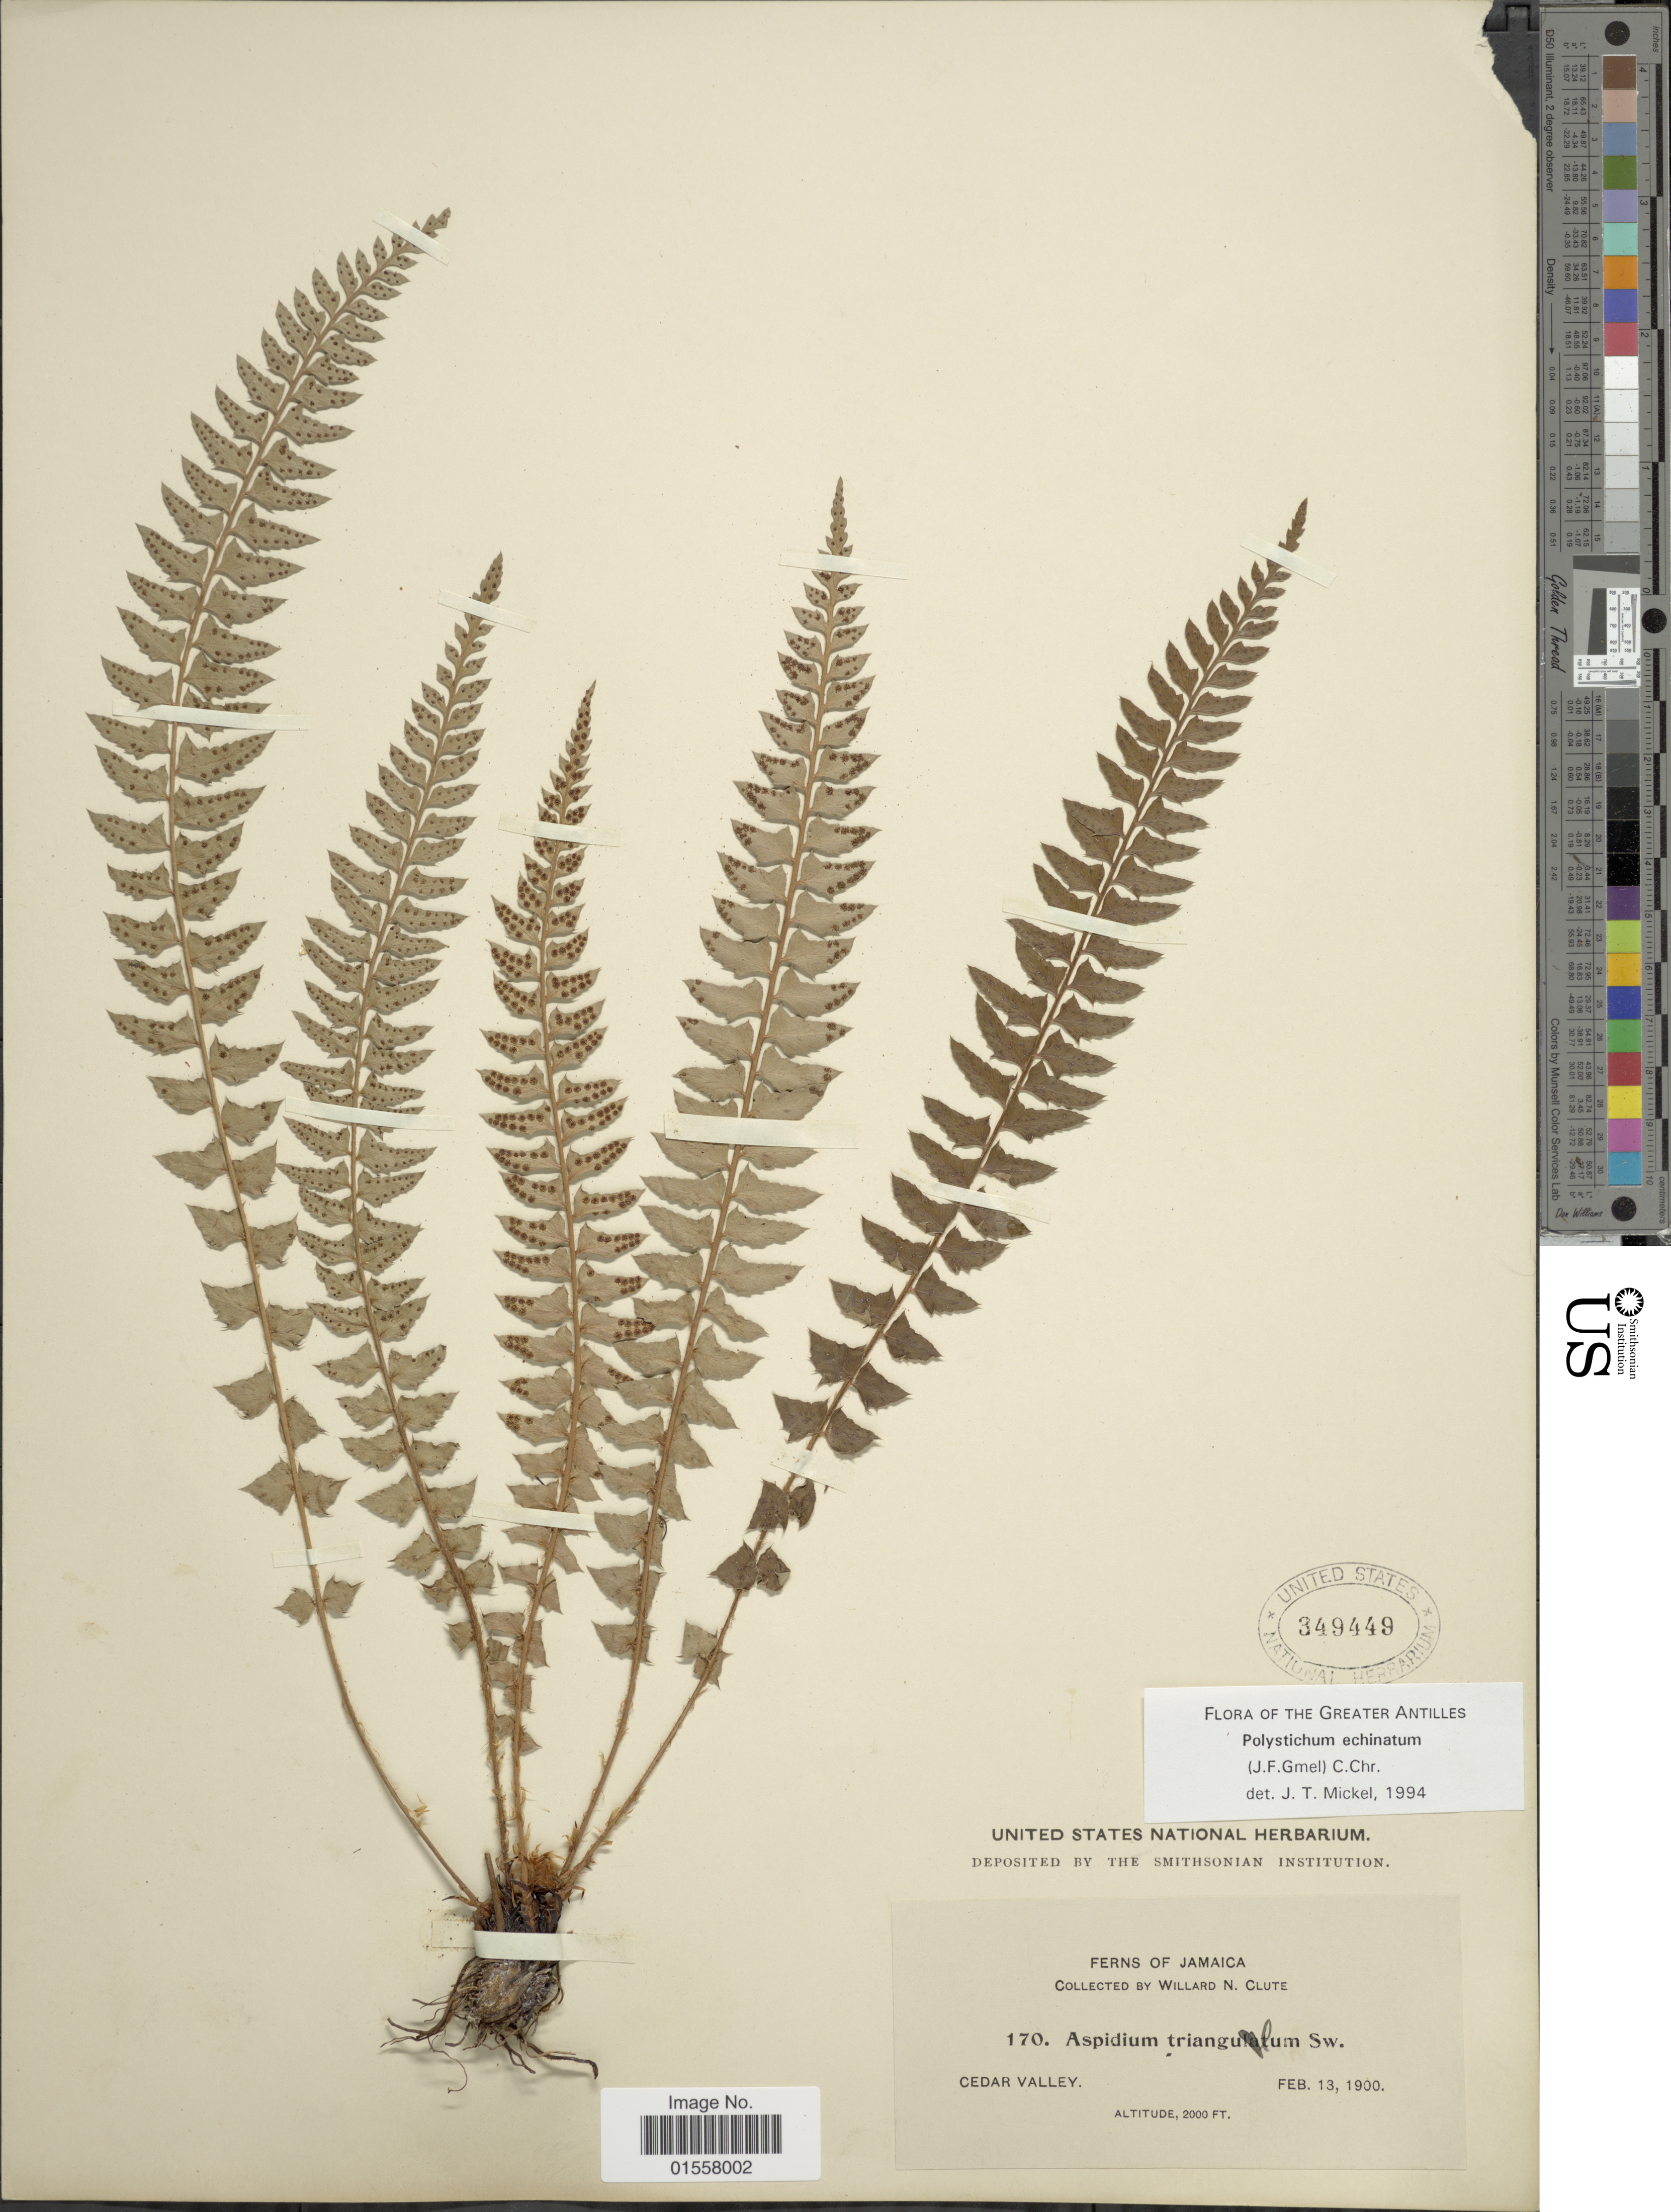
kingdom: Plantae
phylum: Tracheophyta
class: Polypodiopsida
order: Polypodiales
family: Dryopteridaceae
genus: Polystichum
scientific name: Polystichum echinatum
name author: (J.F. Gmel.) C. Chr.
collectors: W. N. Clute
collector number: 170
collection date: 1900-02-13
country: Jamaica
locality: Cedar Valley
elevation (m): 610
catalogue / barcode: US 349449